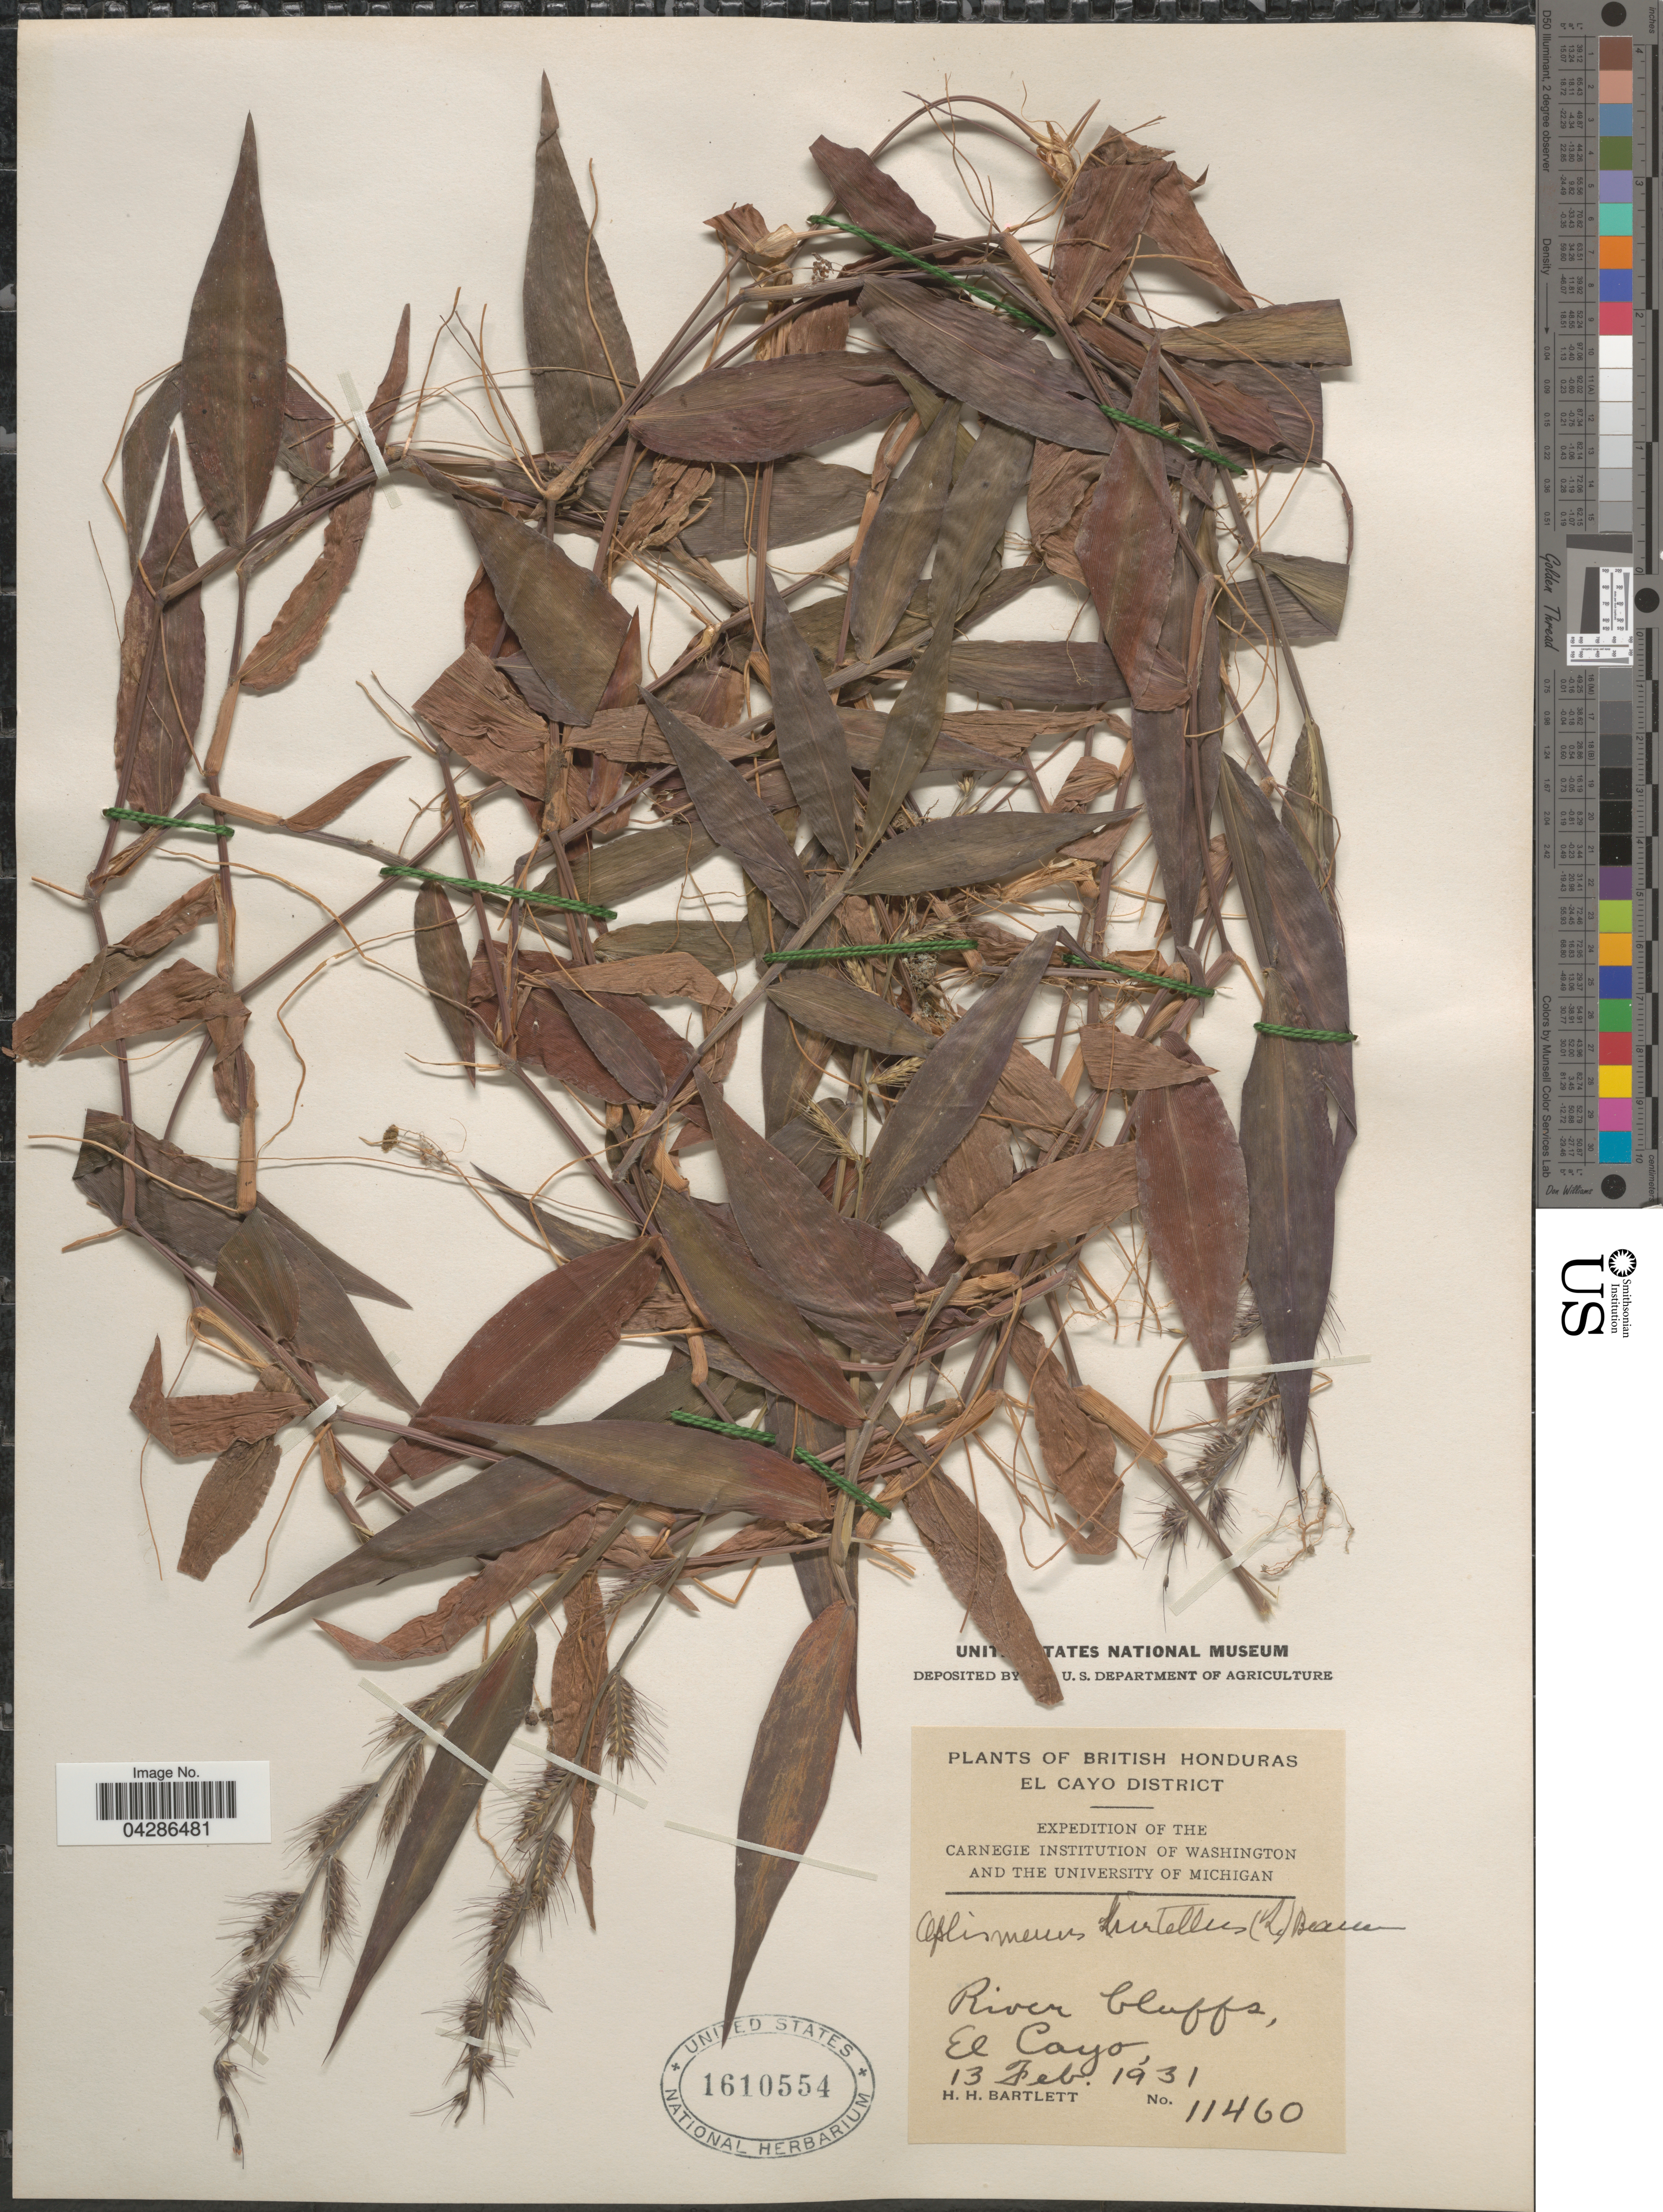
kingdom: Plantae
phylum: Tracheophyta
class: Liliopsida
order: Poales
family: Poaceae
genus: Oplismenus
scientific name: Oplismenus hirtellus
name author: (L.) P. Beauv.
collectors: H. H. Bartlett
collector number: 11460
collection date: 1931-02-13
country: Belize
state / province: Cayo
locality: British Honduras. El Cayo District. Expedition Of The Carnegie Institution Of Washington And The University Of Michigan. River bluffs, El Cayo.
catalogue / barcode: US 1610544